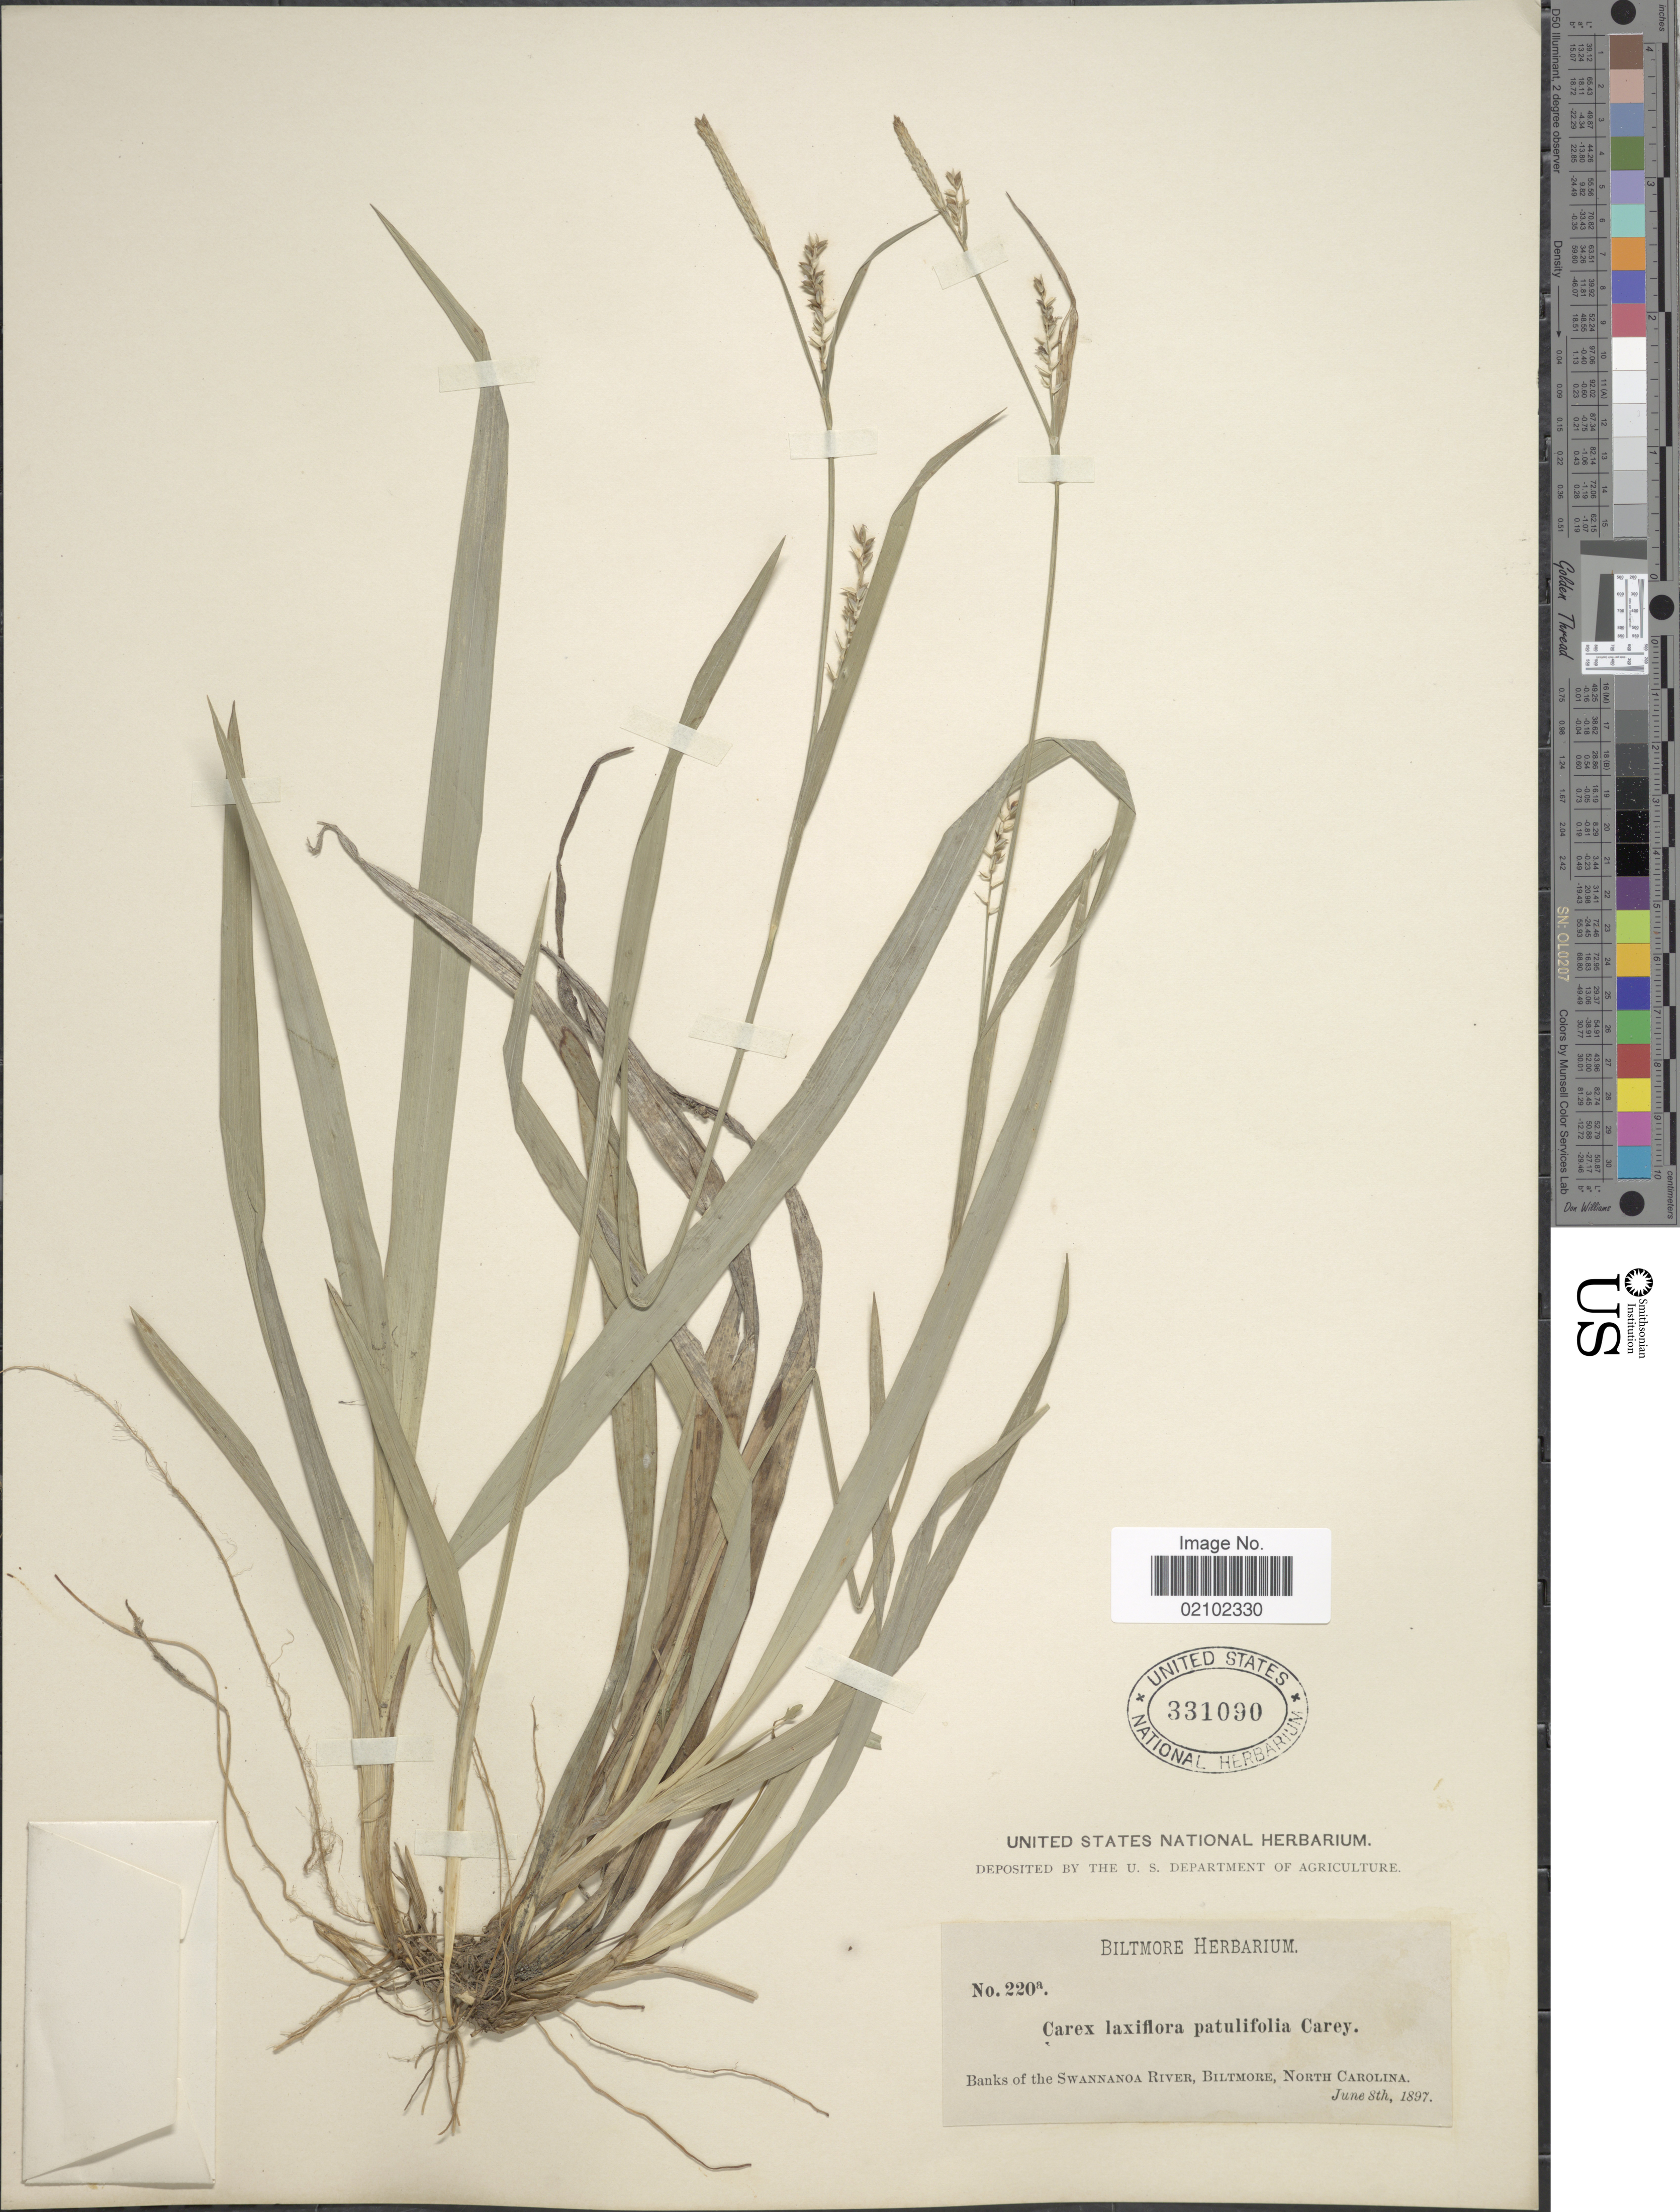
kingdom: Plantae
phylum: Tracheophyta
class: Liliopsida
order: Poales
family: Cyperaceae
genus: Carex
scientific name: Carex laxiflora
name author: Lam.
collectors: ex herb. Biltmore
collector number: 220a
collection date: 1897-06-08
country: United States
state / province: North Carolina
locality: Banks of the Swannanoa River, Biltmore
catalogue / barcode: US 331090